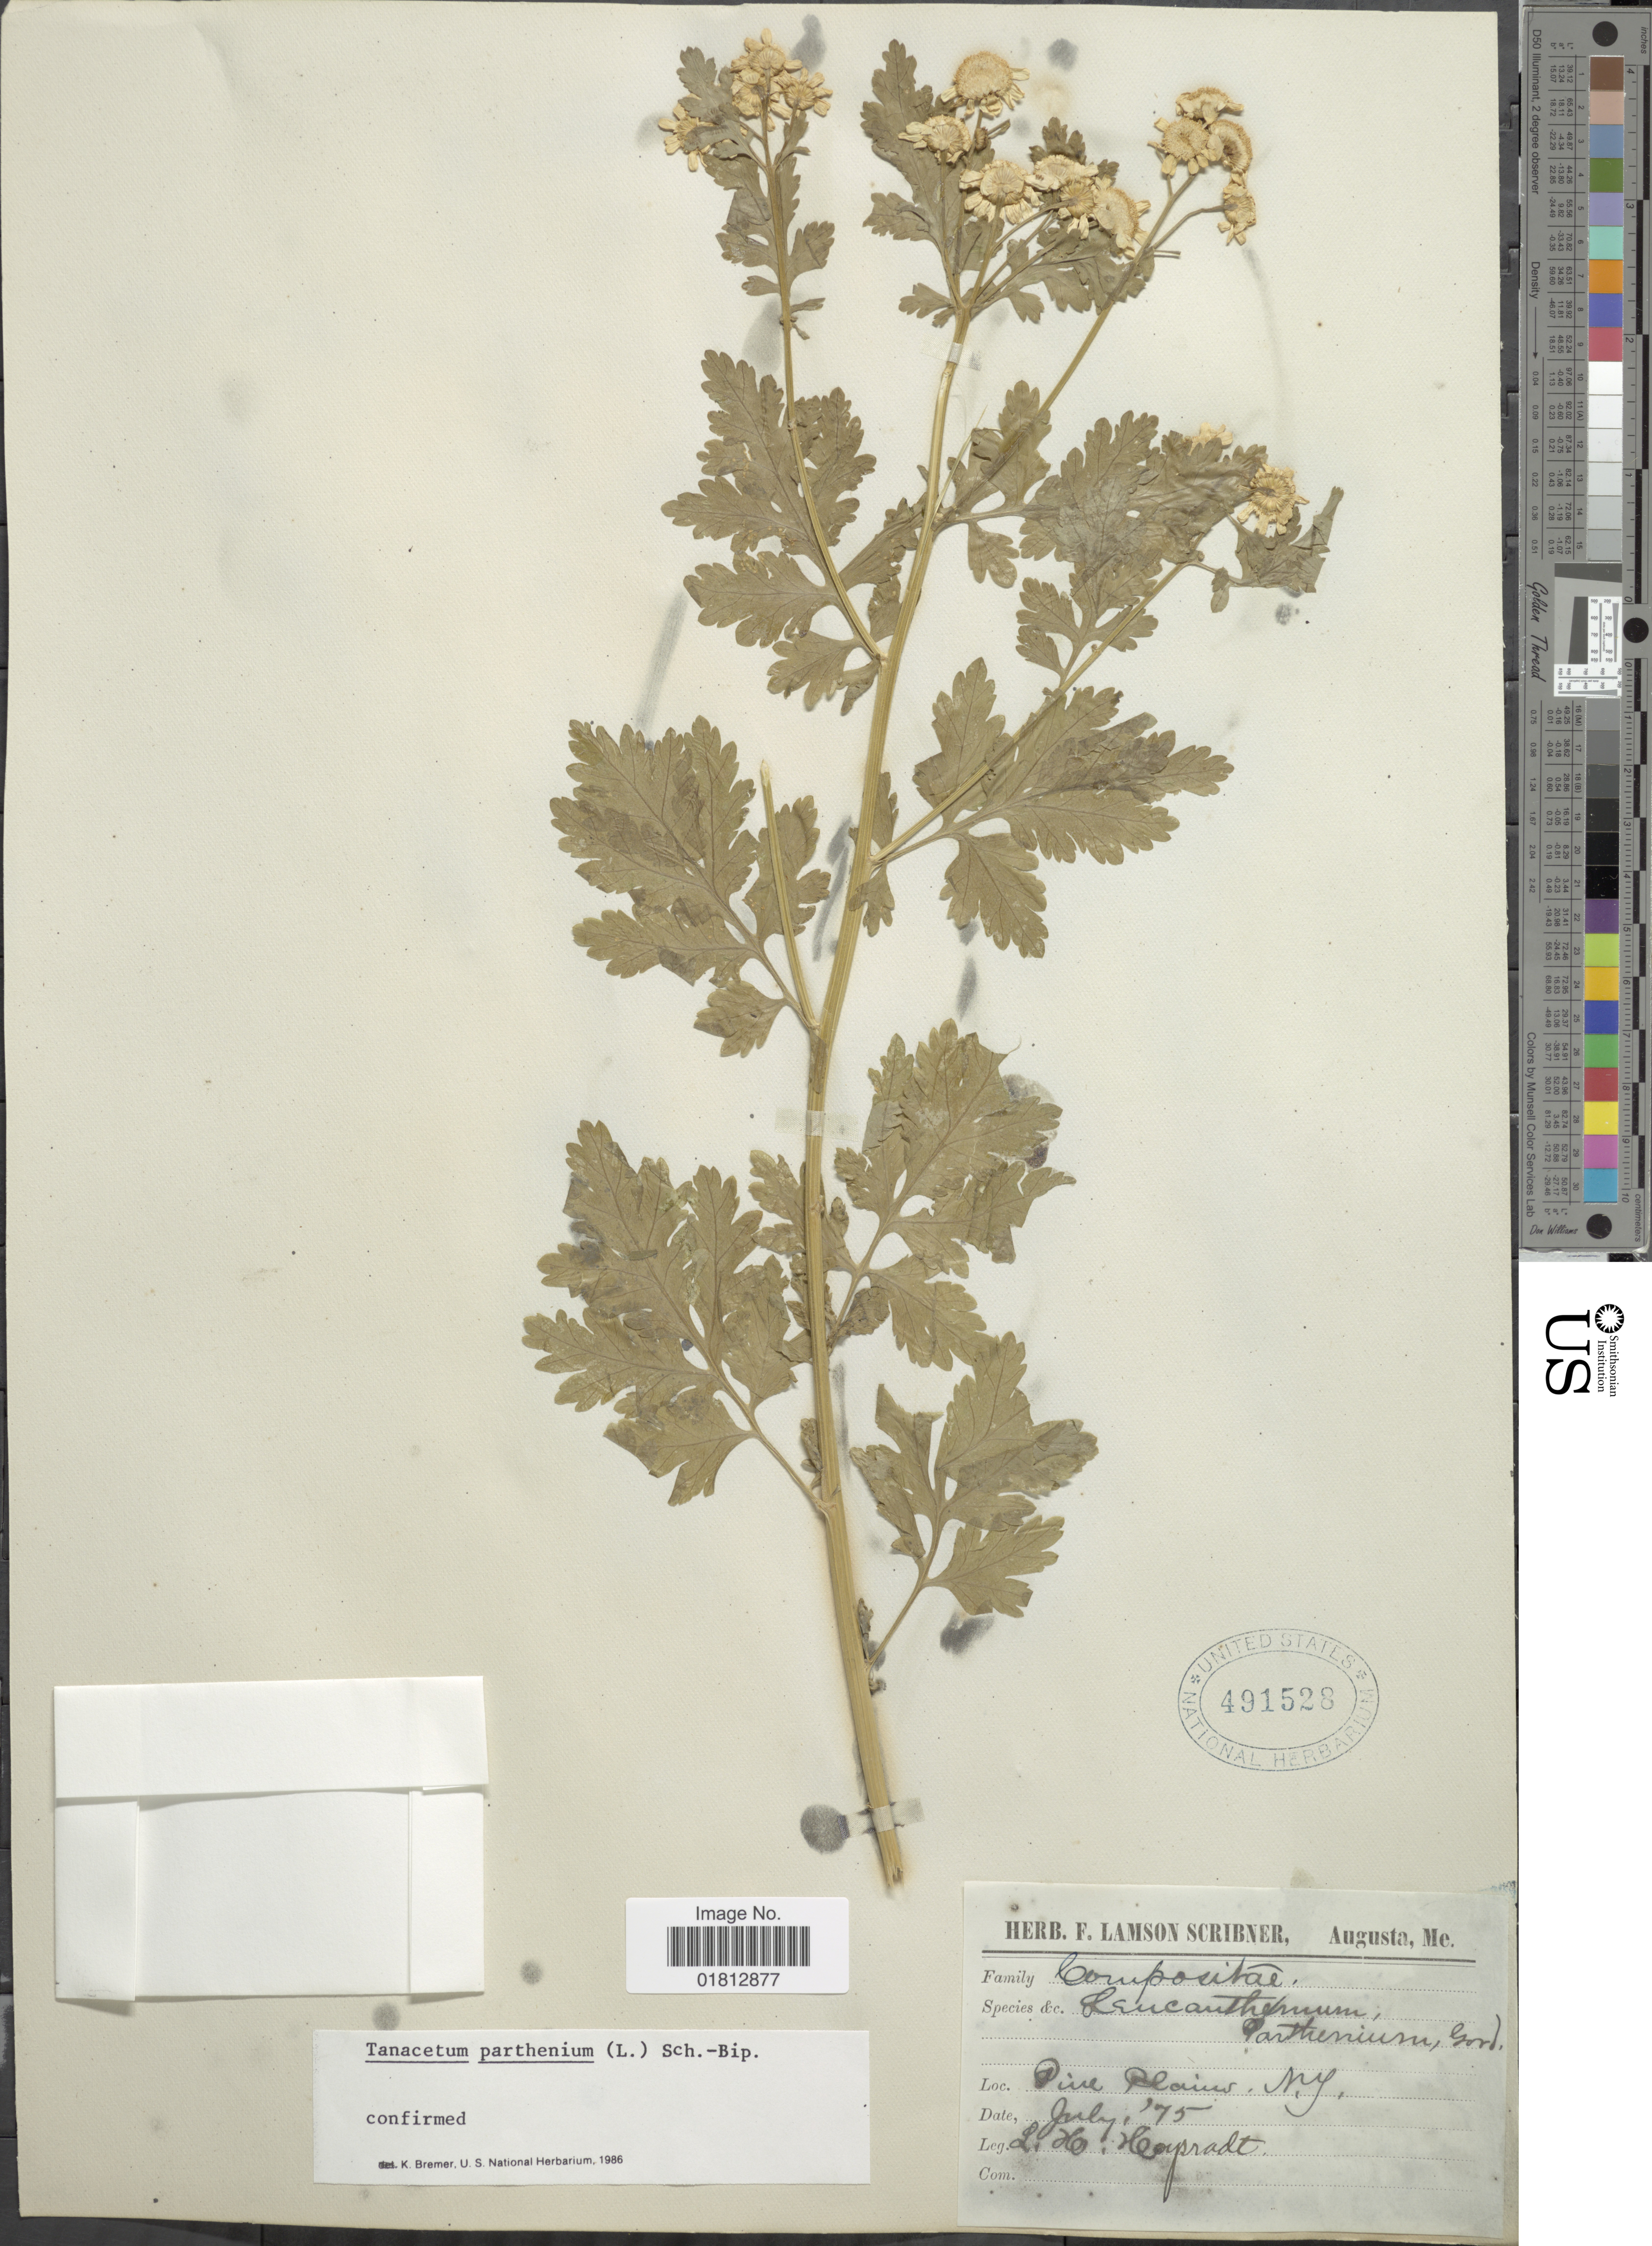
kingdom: Plantae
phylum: Tracheophyta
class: Magnoliopsida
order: Asterales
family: Asteraceae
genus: Tanacetum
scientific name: Tanacetum parthenium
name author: (L.) Sch. Bip.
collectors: L. Hoysradt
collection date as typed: Transcribed d/m/y: /7/75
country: United States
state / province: New York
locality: Pine Plains, N. Y.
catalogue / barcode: US 491528